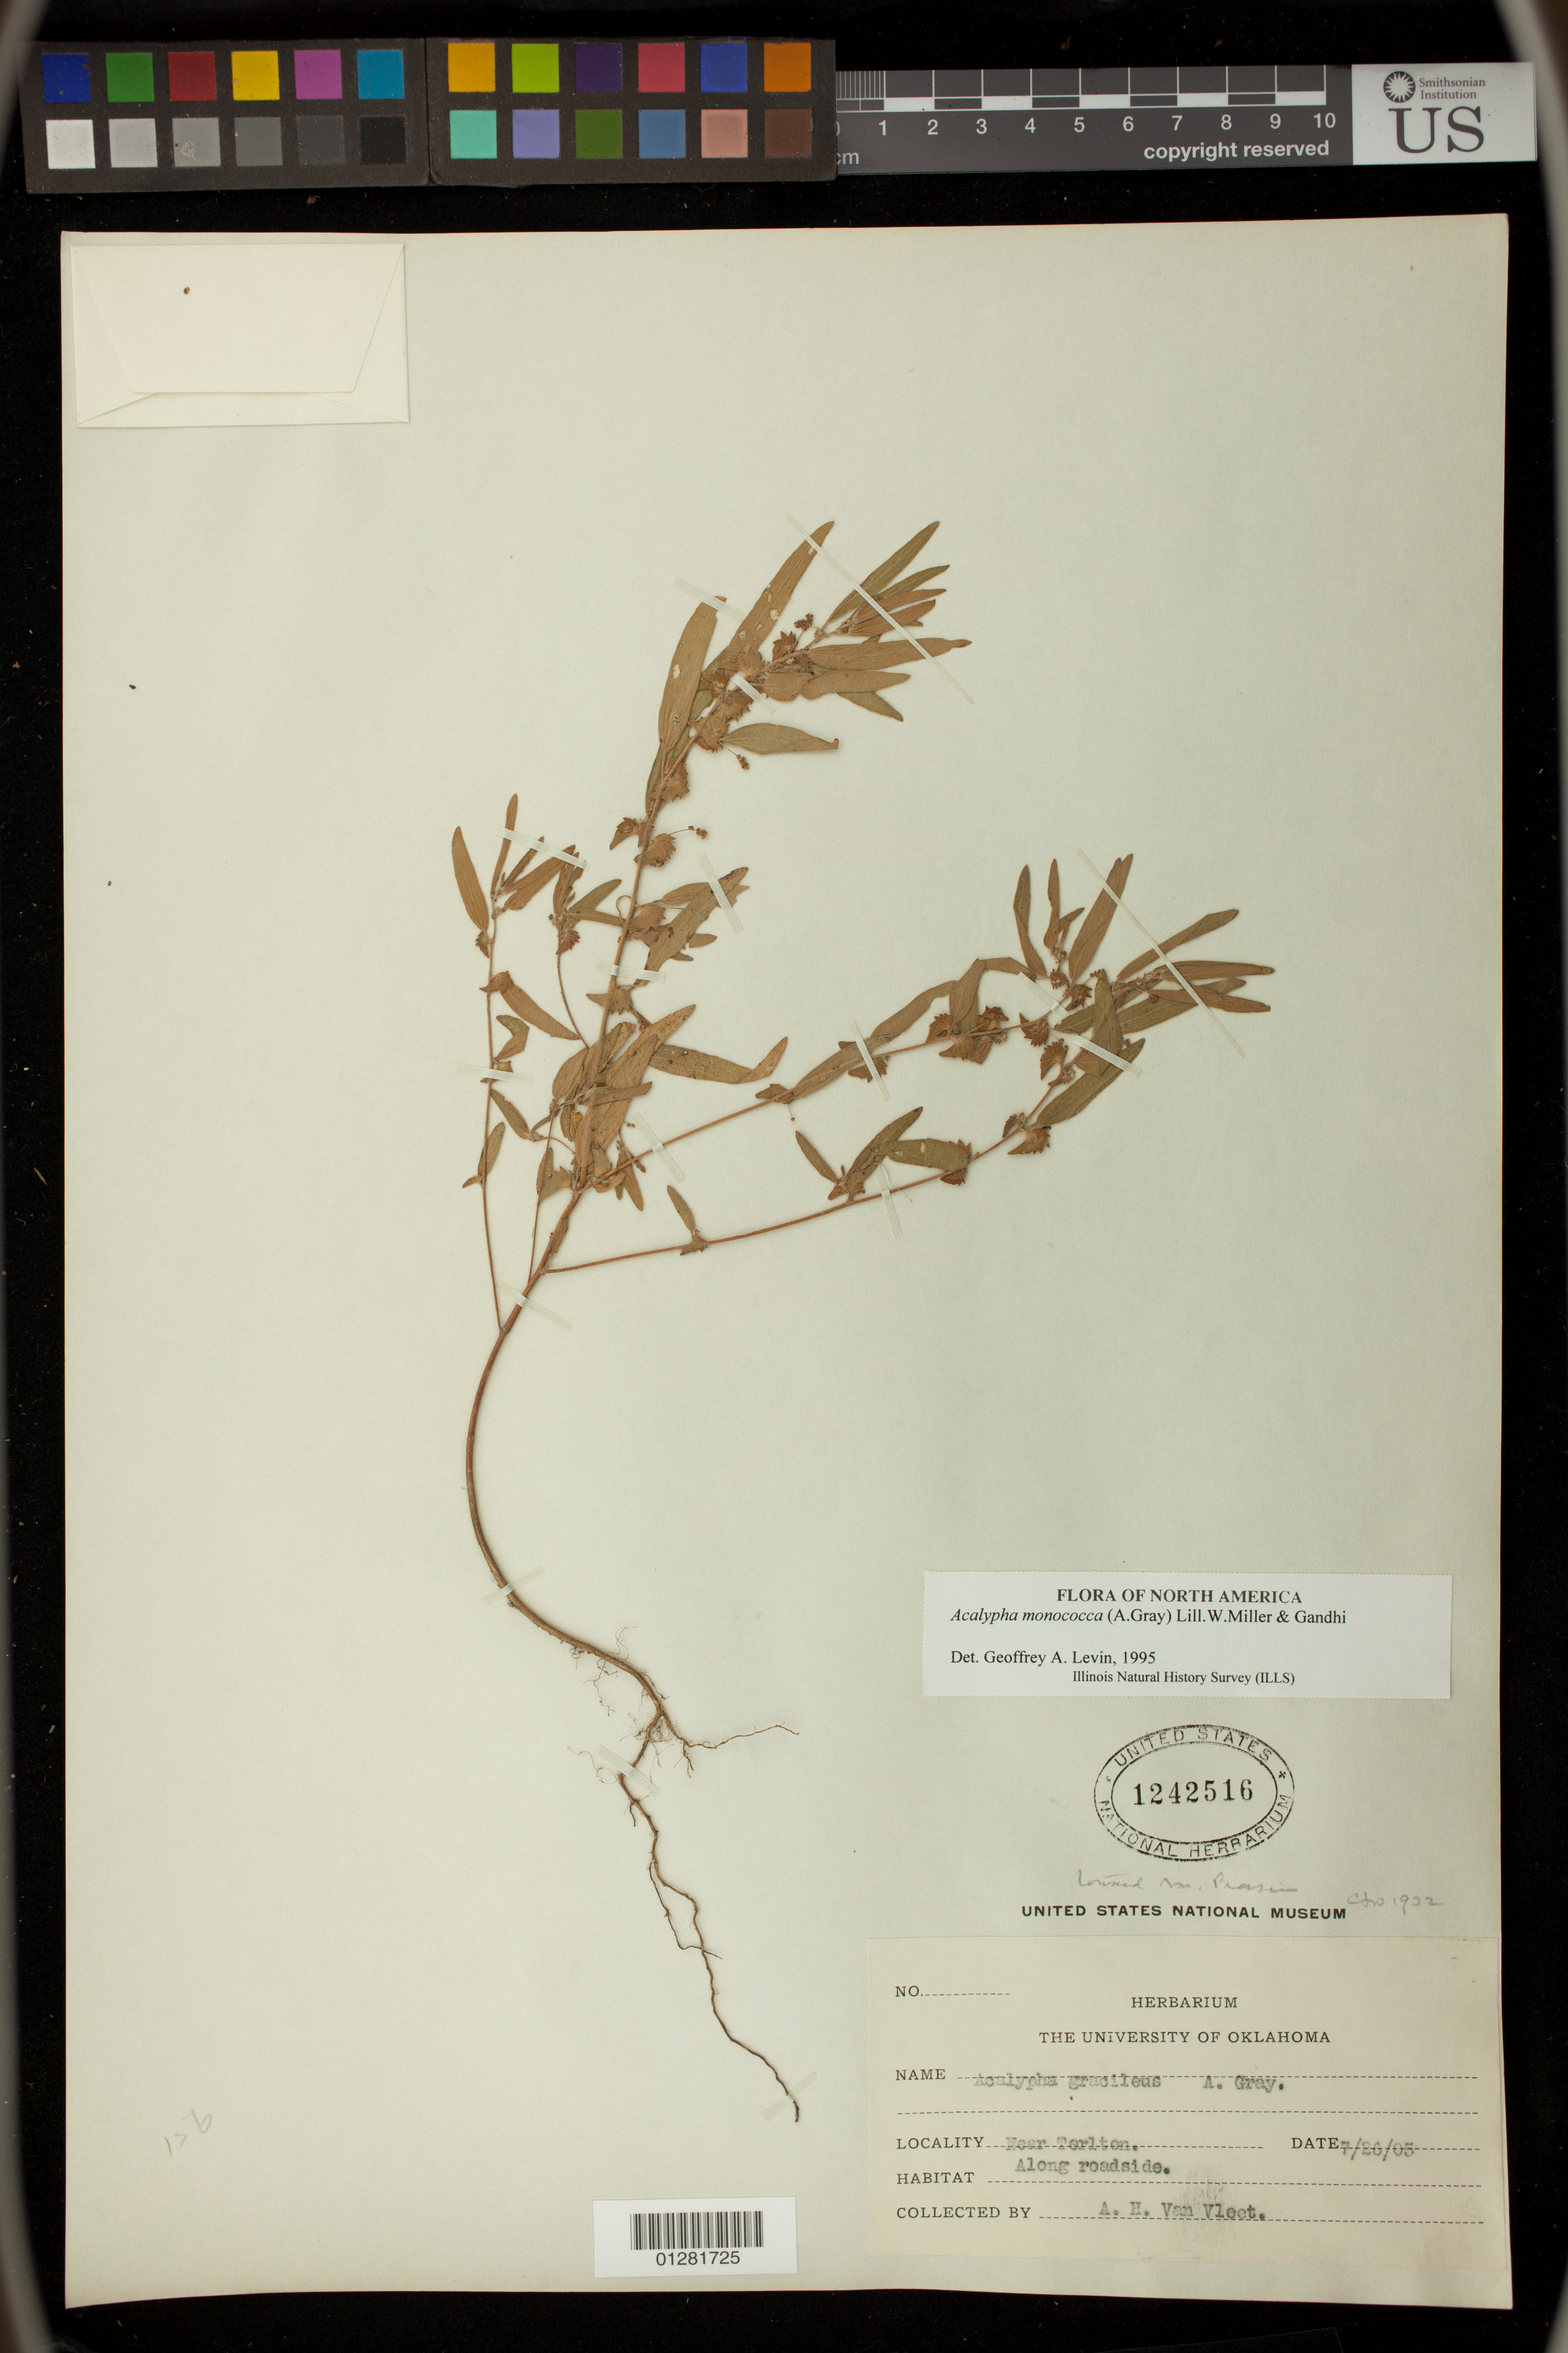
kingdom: Plantae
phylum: Tracheophyta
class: Magnoliopsida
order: Malpighiales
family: Euphorbiaceae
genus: Acalypha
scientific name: Acalypha monococca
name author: (Englem. ex A. Gray) Gandhi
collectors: A. H. Van Vleet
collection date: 1905-07-26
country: United States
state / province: Oklahoma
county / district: Pawnee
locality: Near Terlton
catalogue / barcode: US 1242516